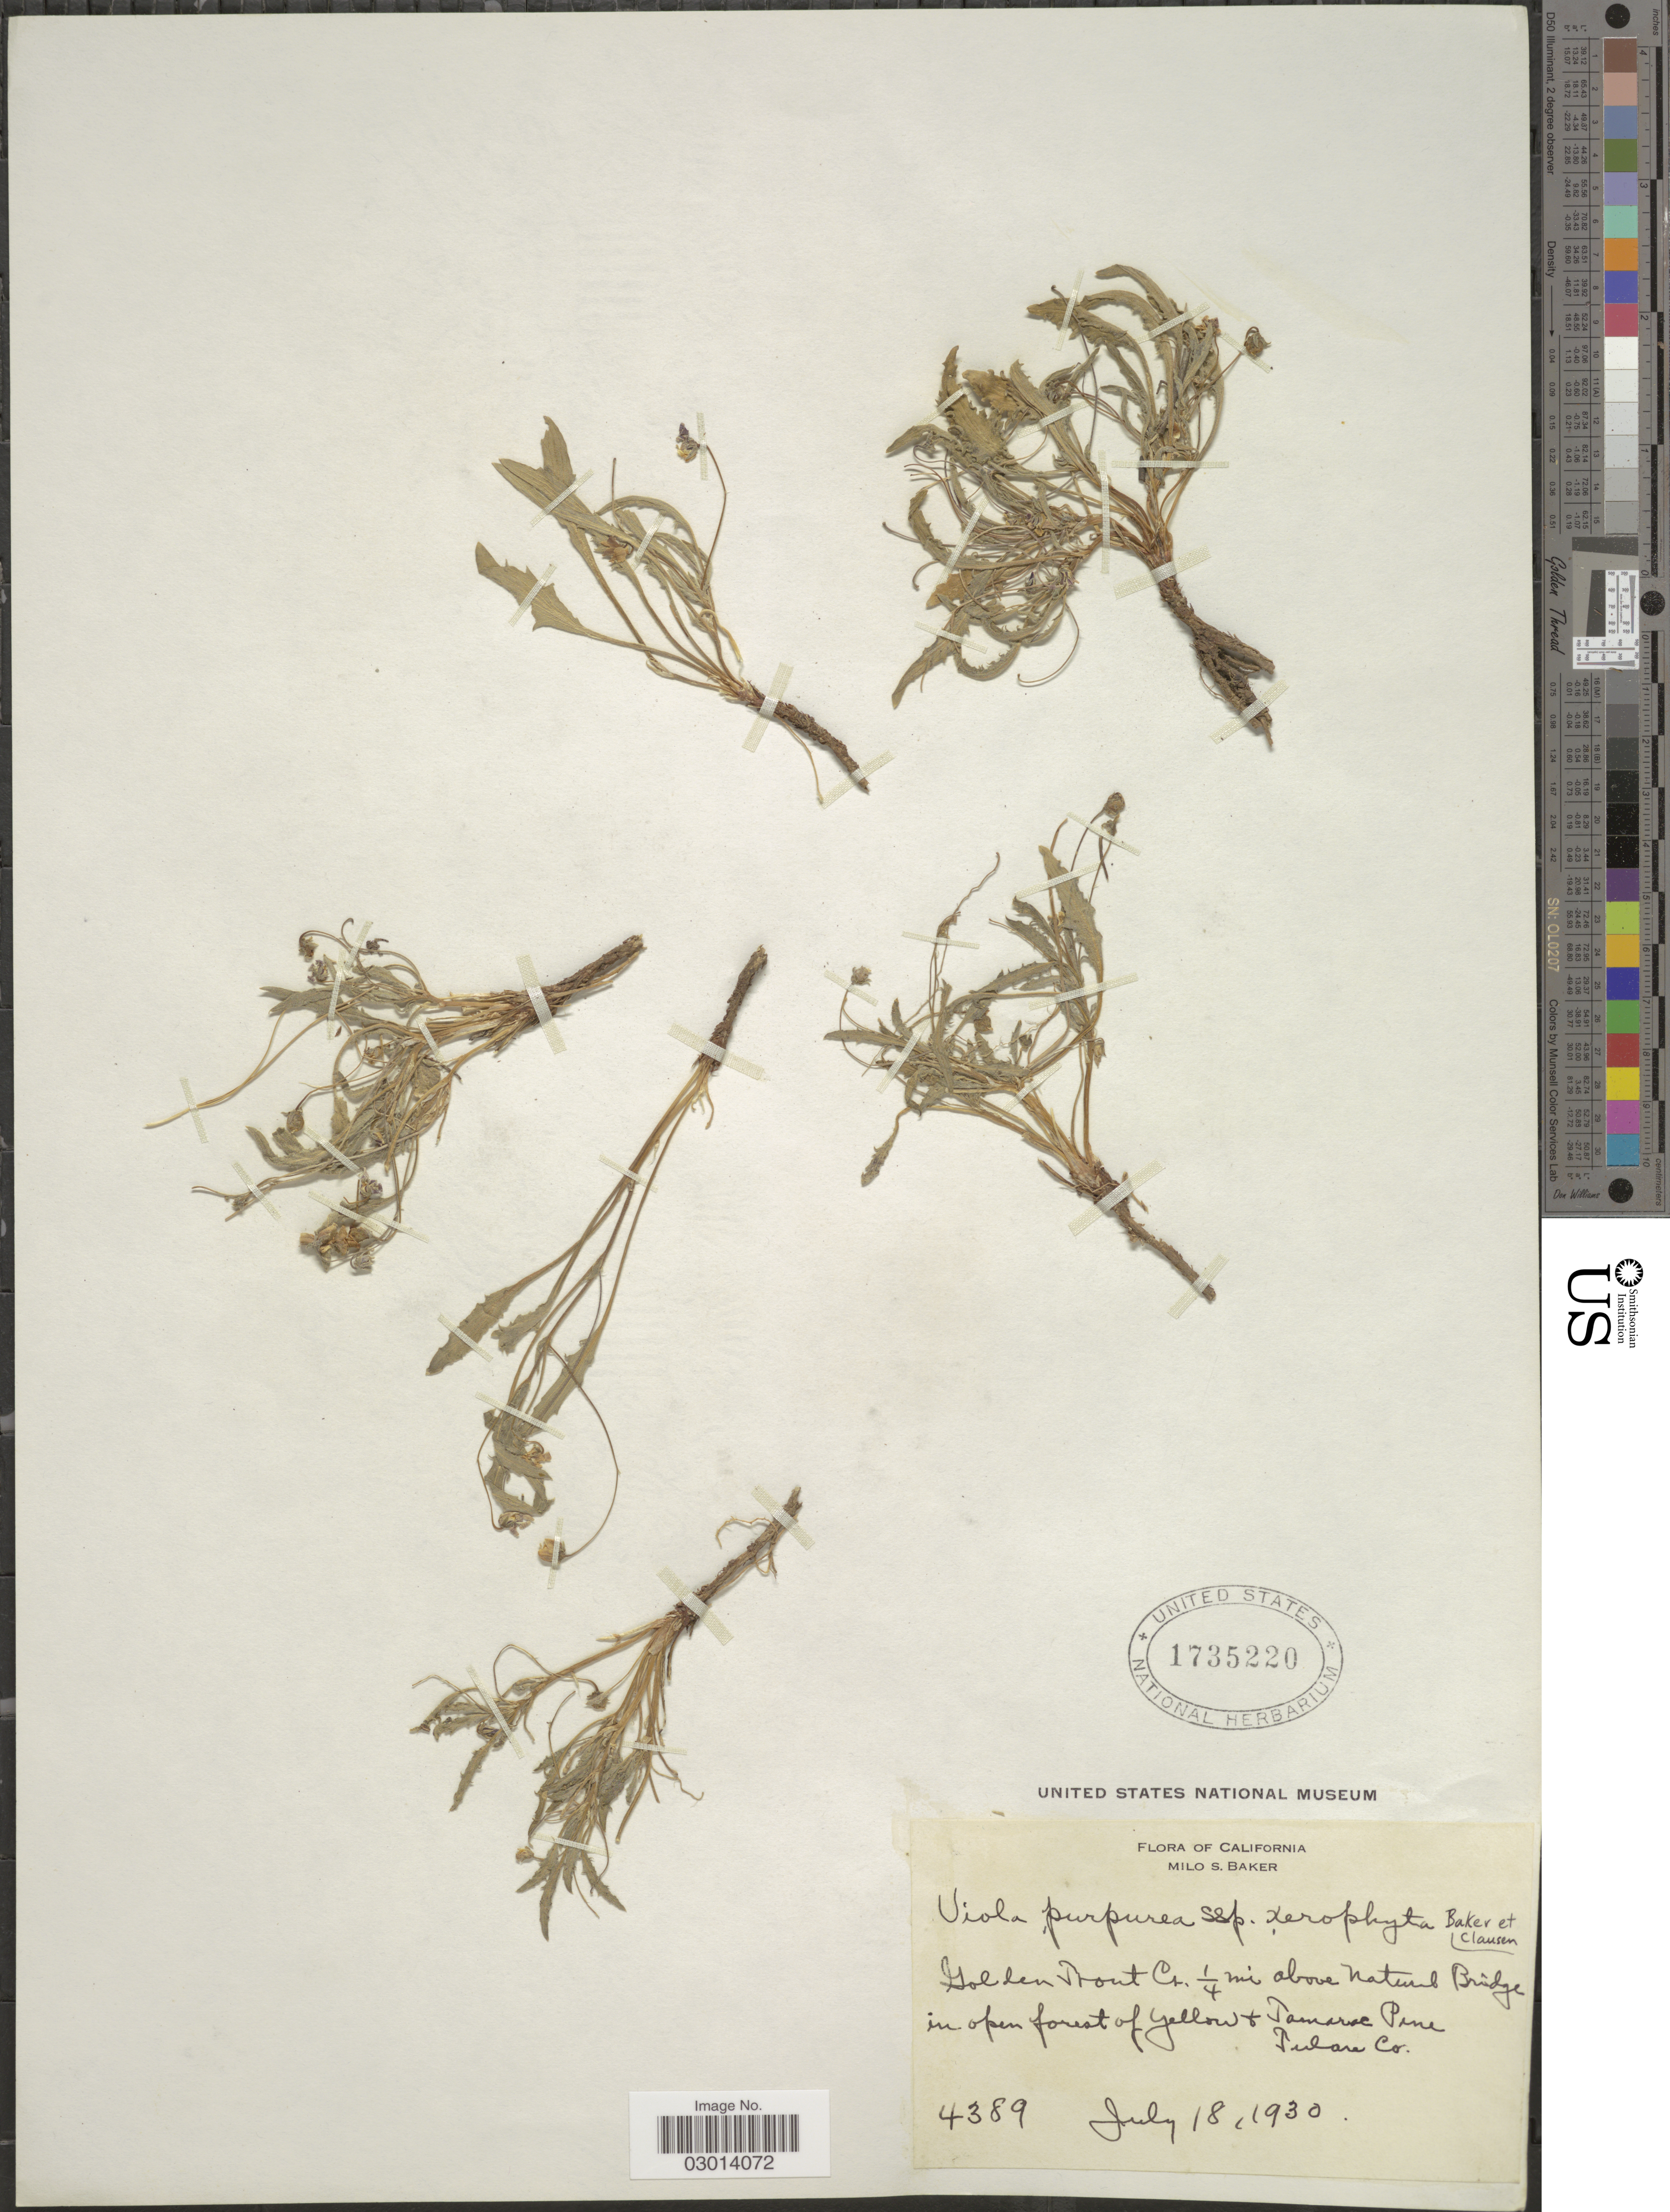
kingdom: Plantae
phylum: Tracheophyta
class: Magnoliopsida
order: Malpighiales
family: Violaceae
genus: Viola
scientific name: Viola purpurea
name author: Kellogg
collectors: M. S. Baker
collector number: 4389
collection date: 1930-07-18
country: United States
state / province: California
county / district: Tulare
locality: Golden Front Cr. ¼ mi above Naturel Bridge in open forest of yellow & Tamarac Pine. Tulare Co.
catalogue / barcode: US 1735220